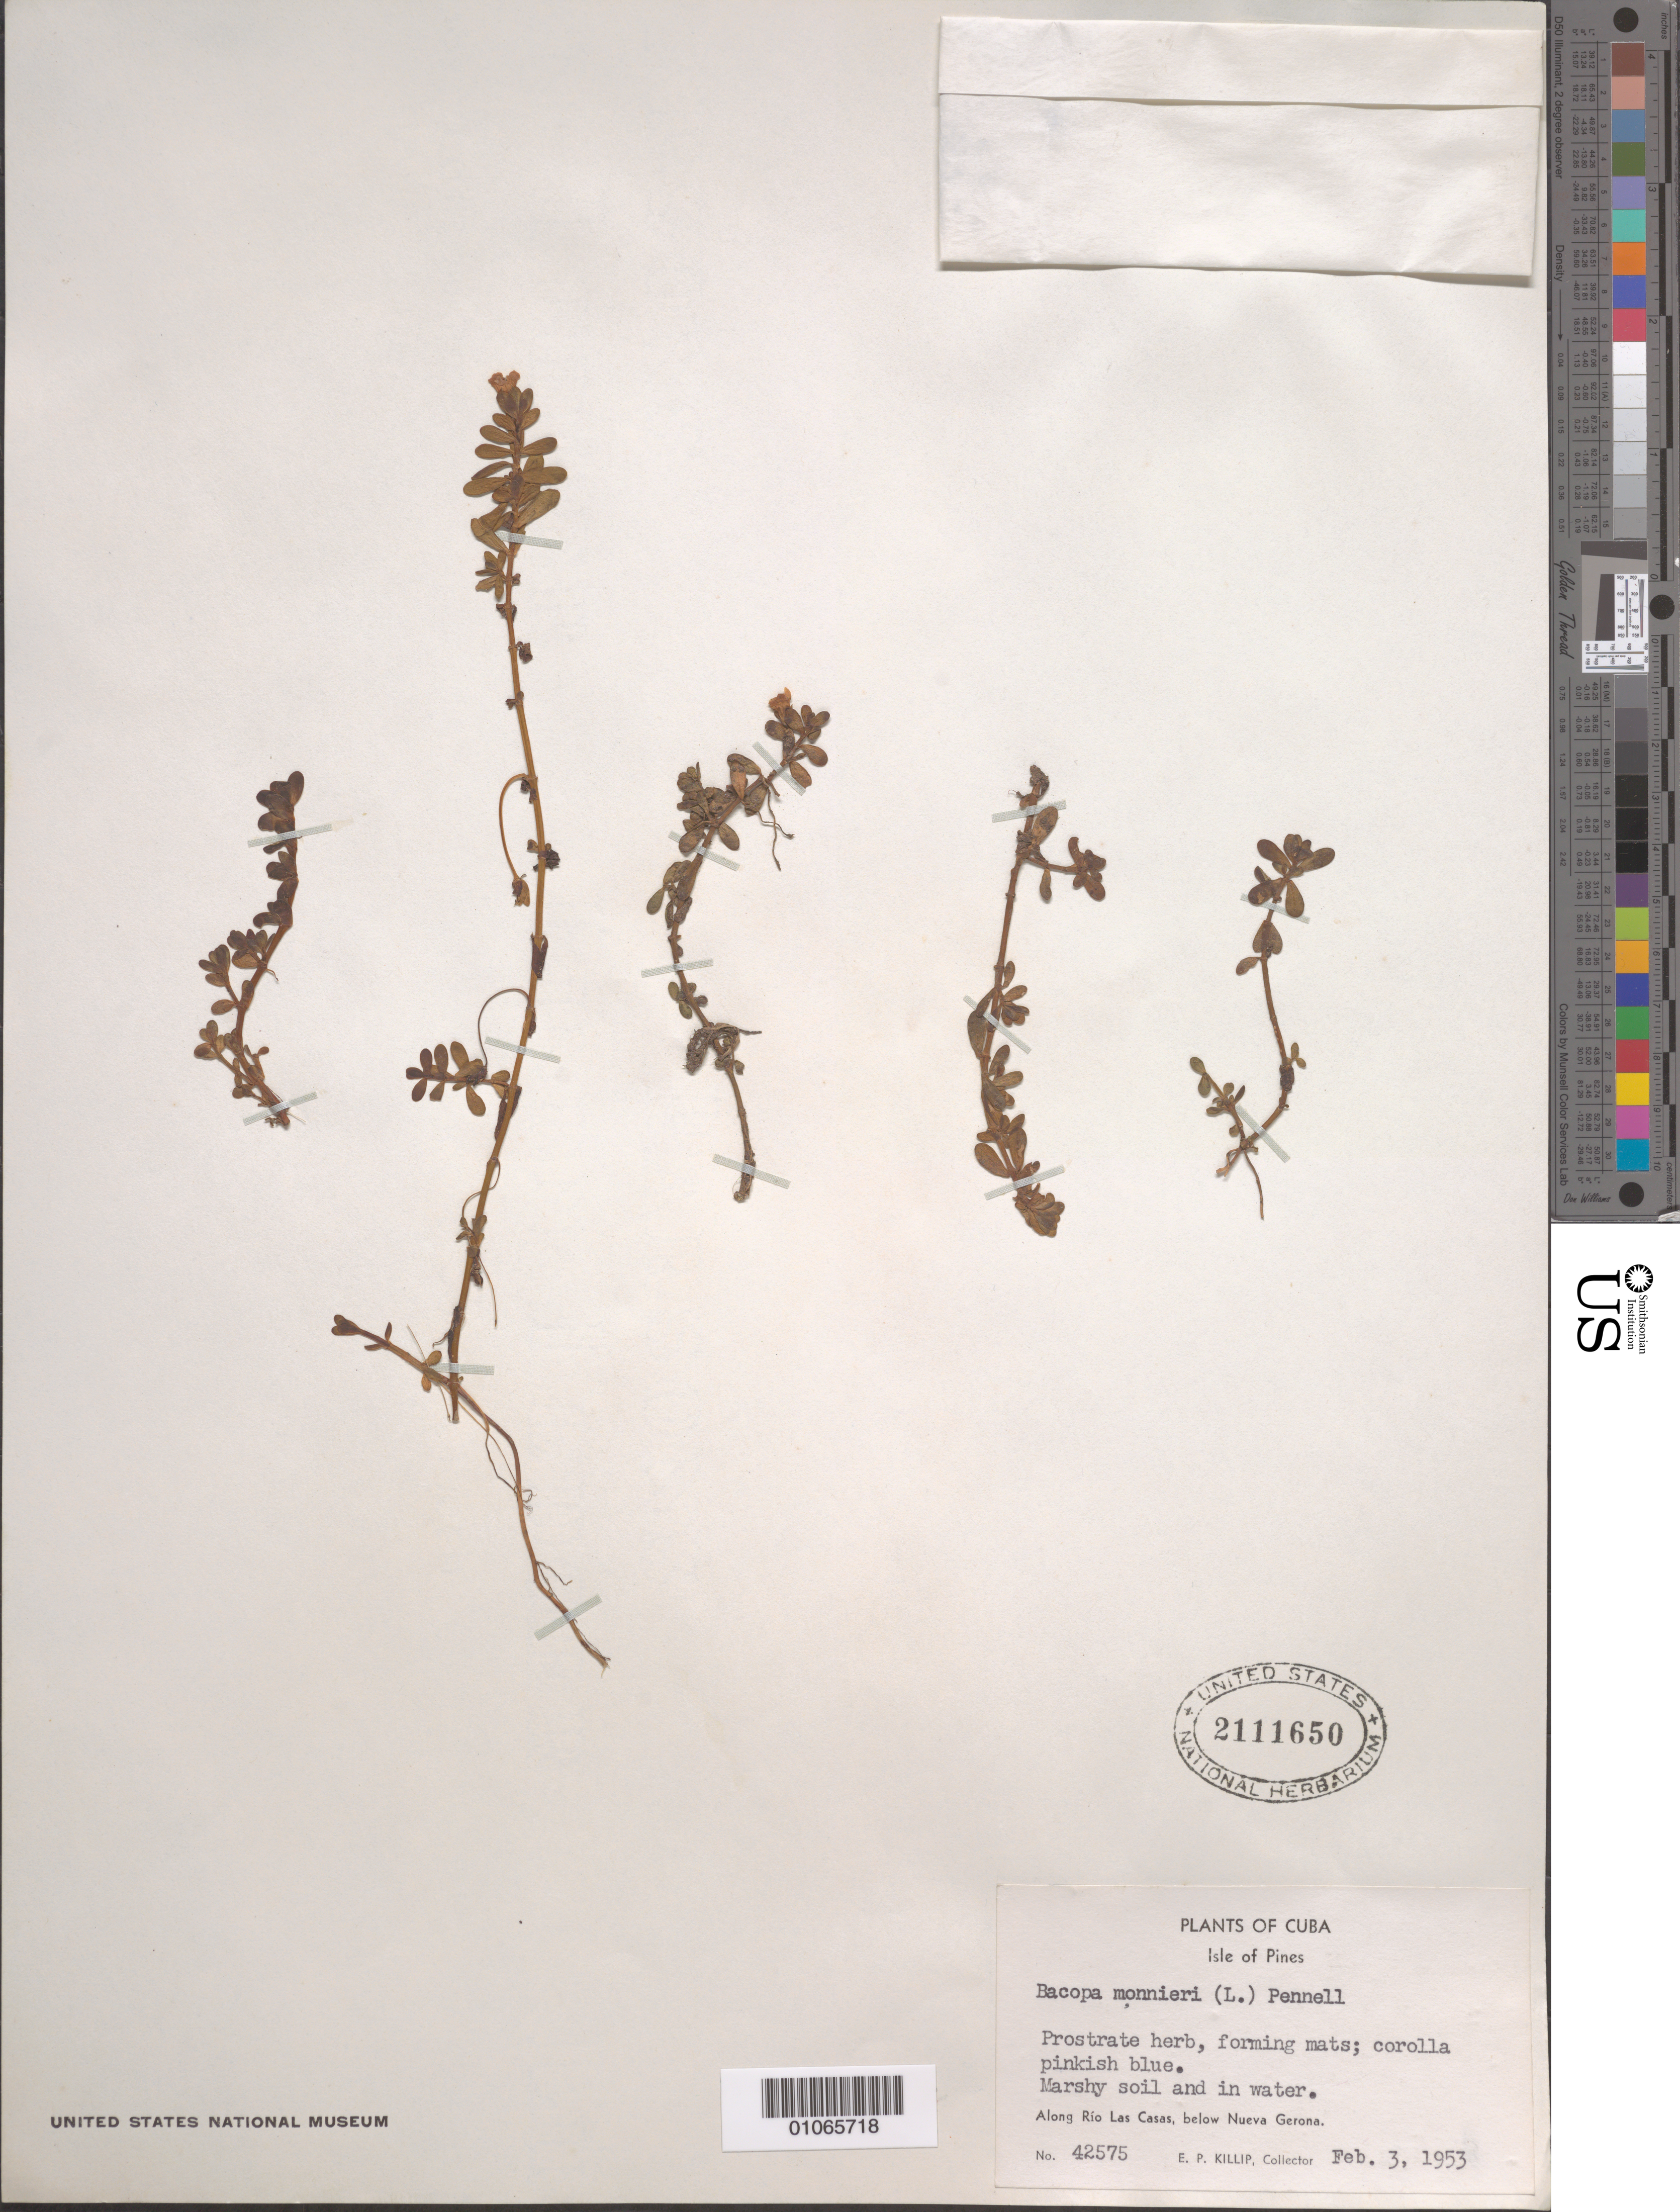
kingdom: Plantae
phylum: Tracheophyta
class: Magnoliopsida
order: Lamiales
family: Plantaginaceae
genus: Bacopa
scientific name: Bacopa monnieri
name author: (L.) Pennell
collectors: E. P. Killip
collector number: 42575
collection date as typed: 03 Feb 1953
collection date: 1953-02-03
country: Cuba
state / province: Isla de La Juventud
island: Isla de la Juventud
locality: Isle of Pines, Along Rio Las Casas, below Nueva Gerona Marshy soil and in water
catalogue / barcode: US 2111650